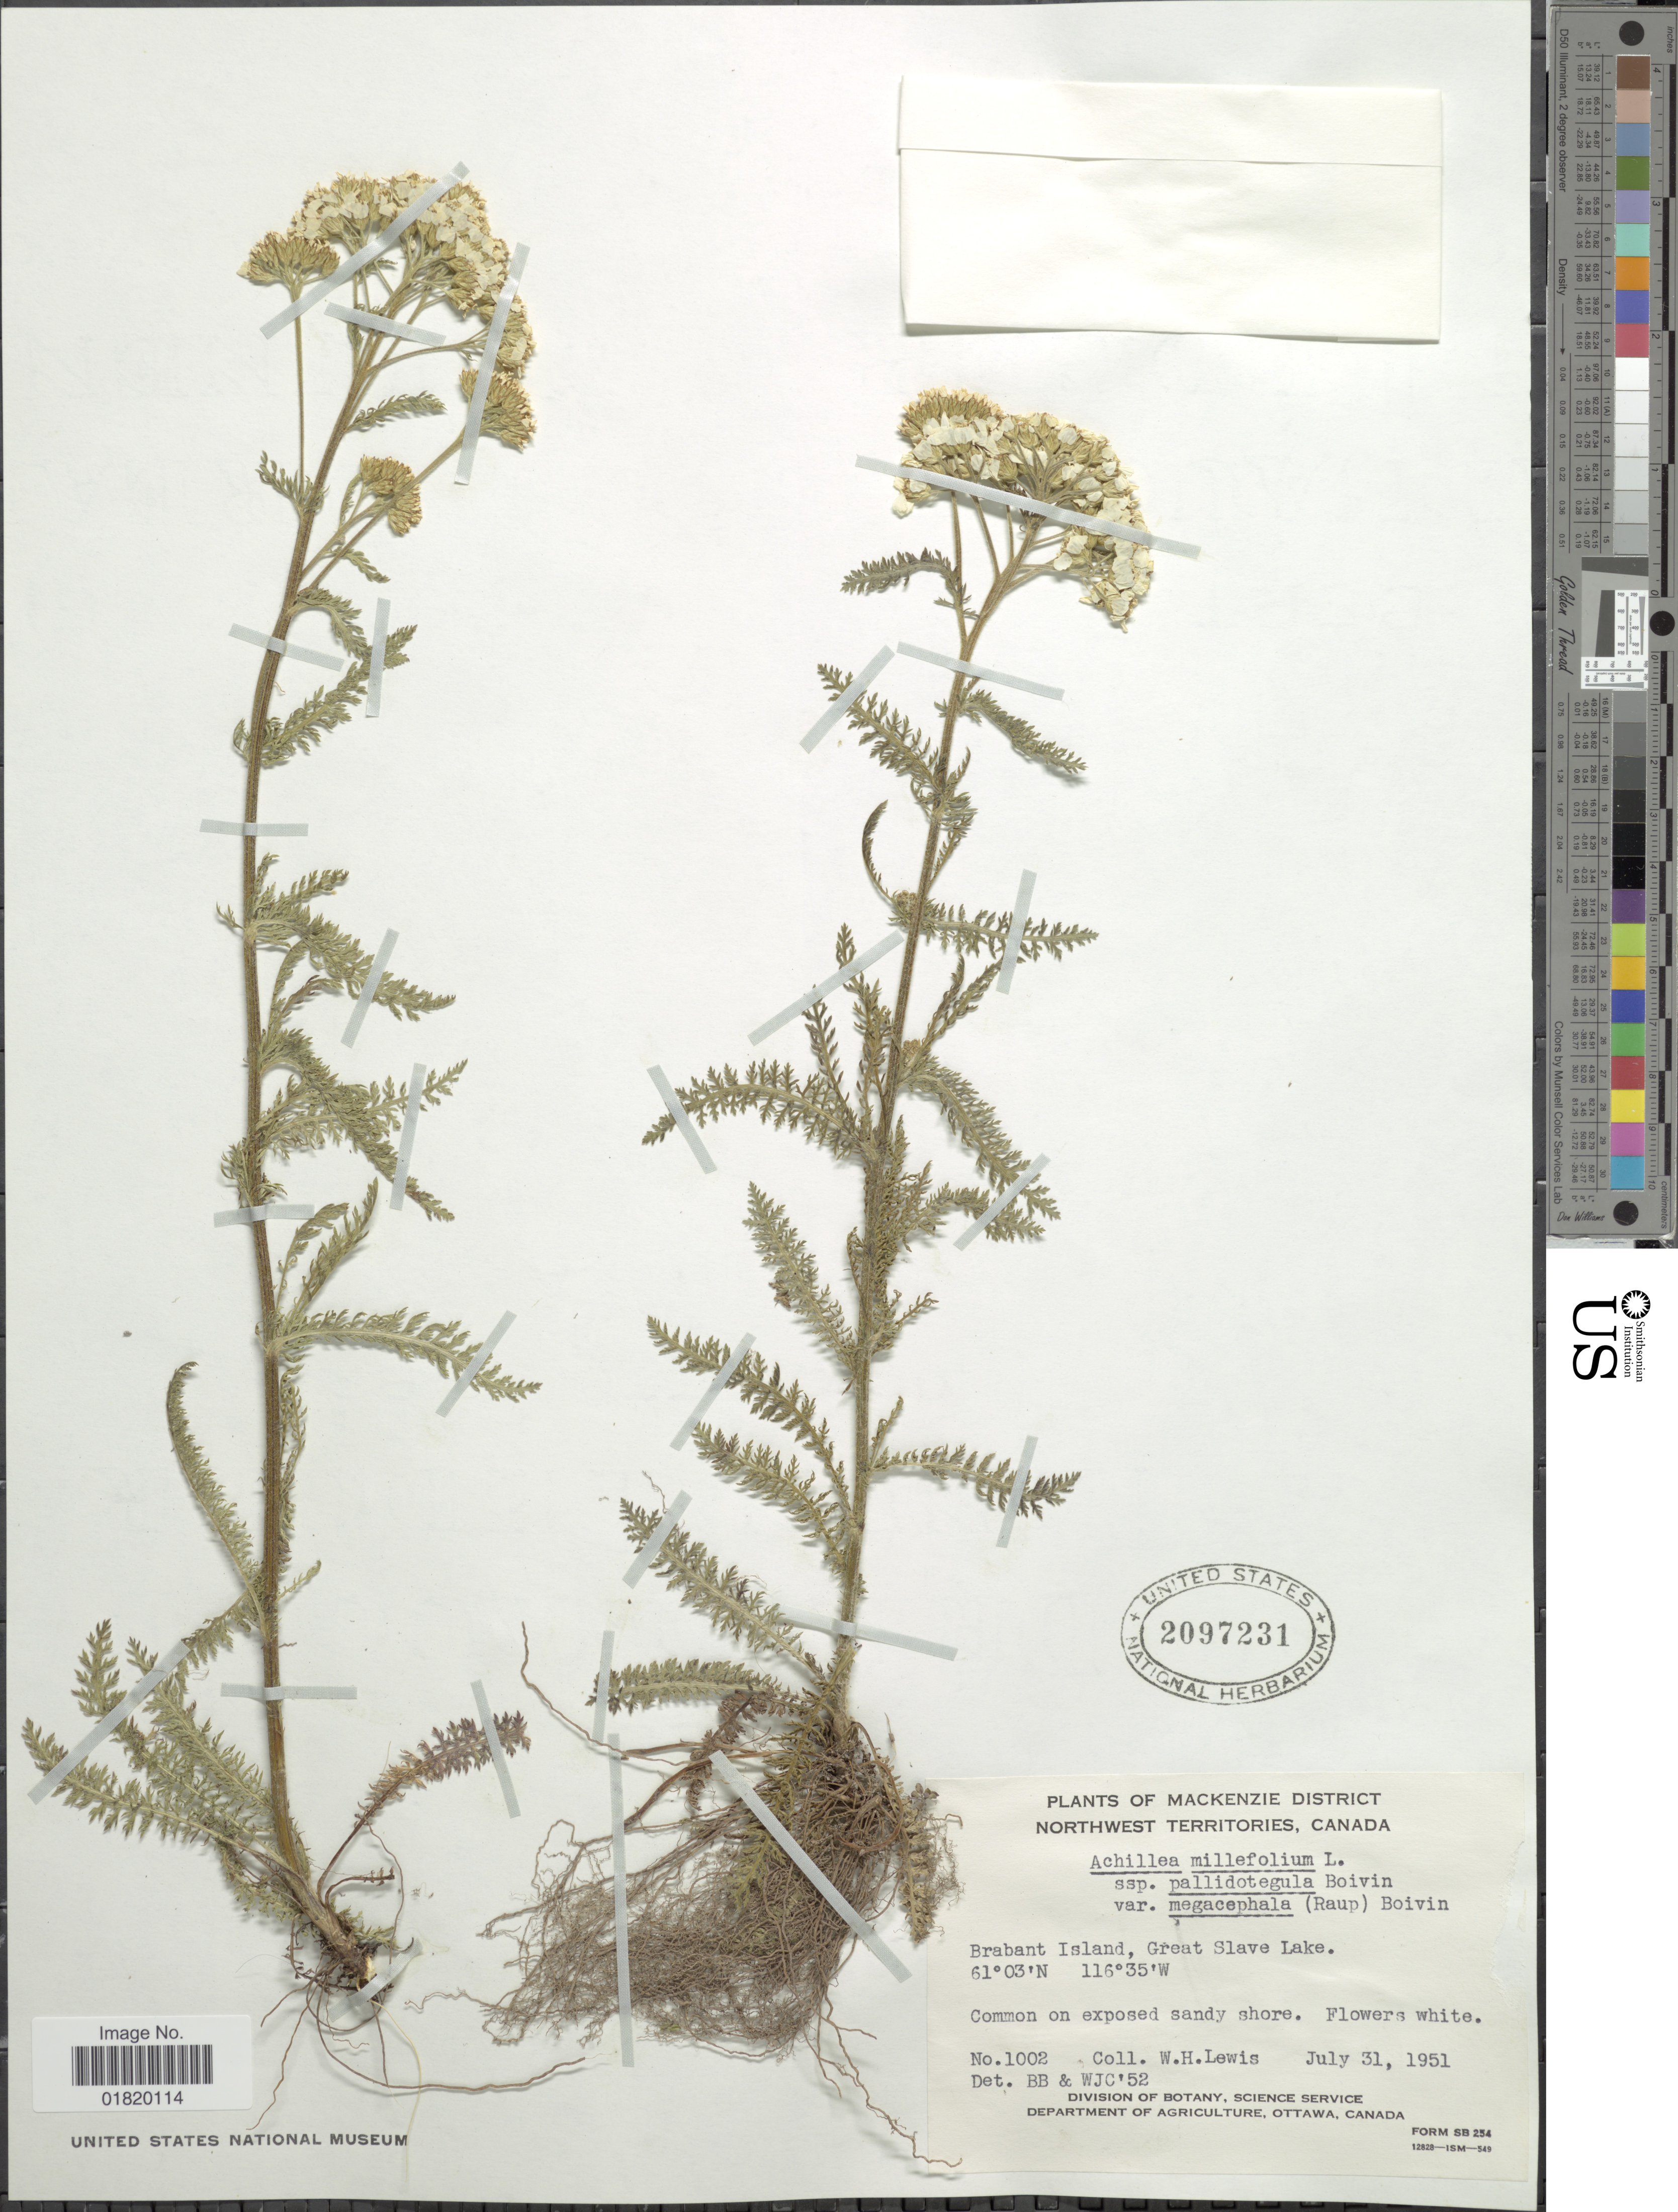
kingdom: Plantae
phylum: Tracheophyta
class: Magnoliopsida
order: Asterales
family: Asteraceae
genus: Achillea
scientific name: Achillea millefolium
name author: L.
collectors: W. H. Lewis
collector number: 1002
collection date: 1951-07-31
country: Canada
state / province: Northwest Territories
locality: Mackenzie District. Brabant Island, Great Slave Lake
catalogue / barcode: US 2097231